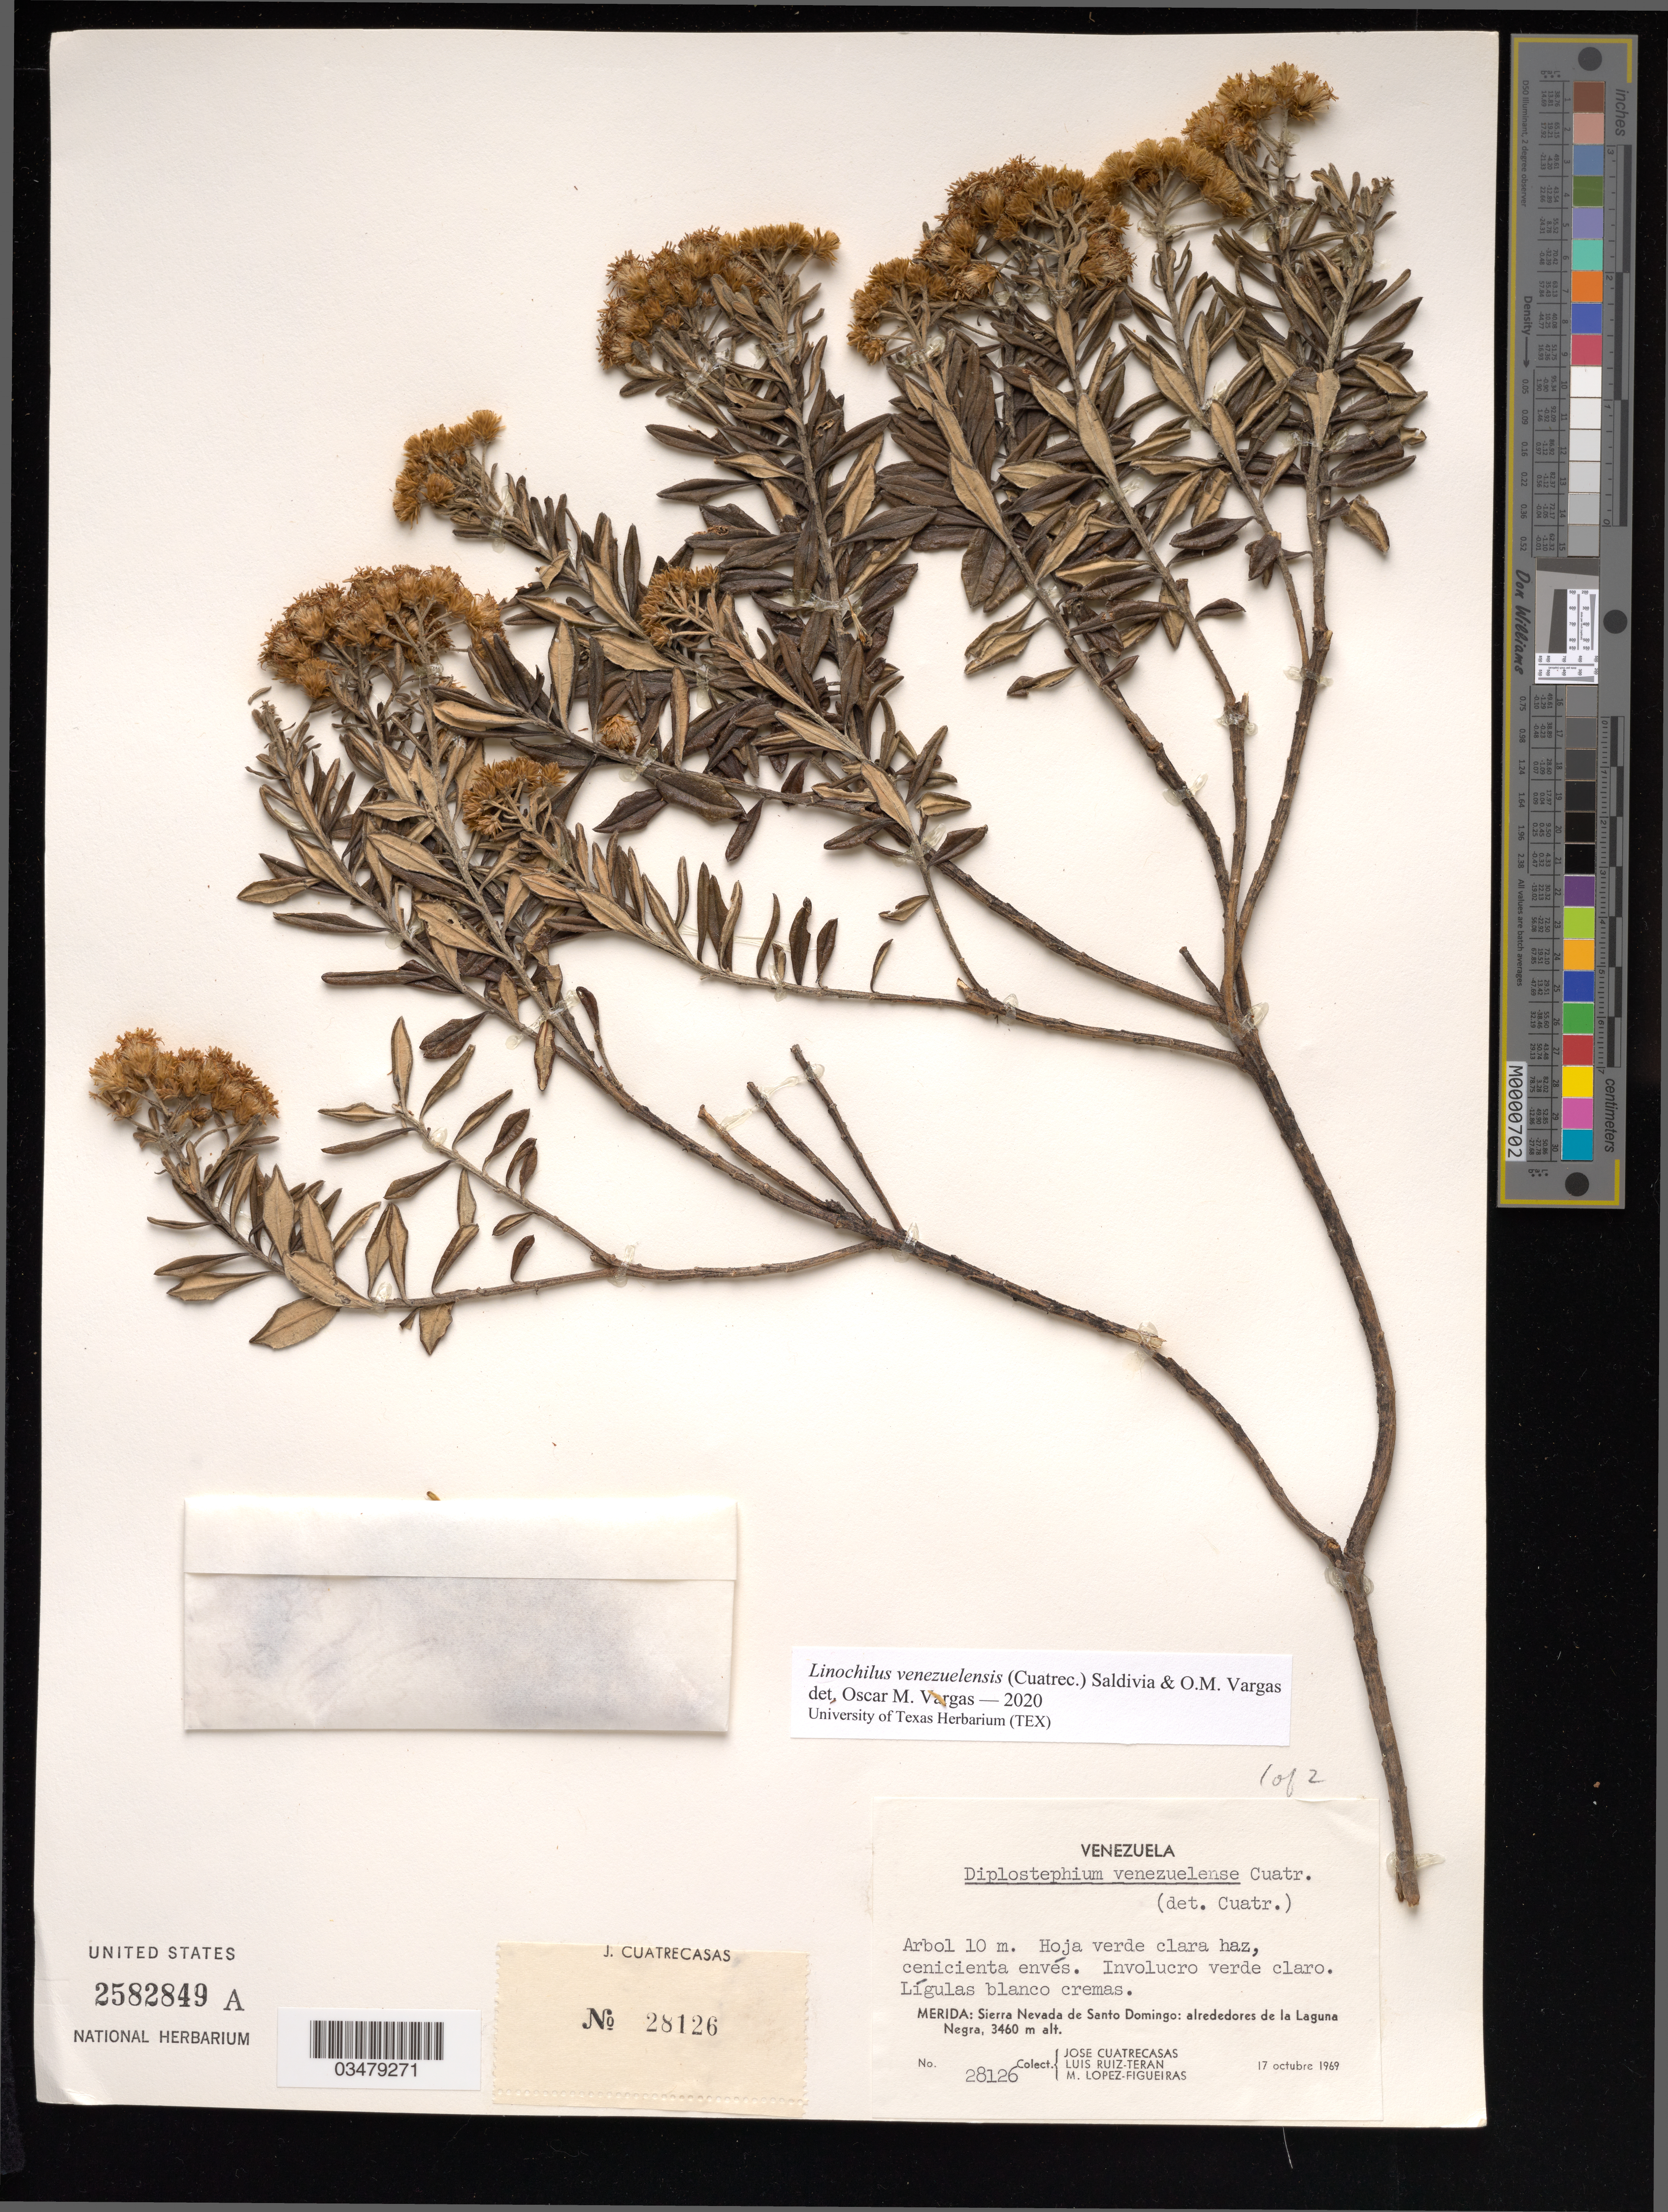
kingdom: Plantae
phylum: Tracheophyta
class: Magnoliopsida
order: Asterales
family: Asteraceae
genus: Linochilus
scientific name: Linochilus venezuelensis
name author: (Cuatrec.) Saldivia & O.M. Vargas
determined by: Vargas, Oscar M.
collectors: J. Cuatrecasas, L. E. Ruíz-Terán & M. López Figueiras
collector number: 28126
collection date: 1969-10-17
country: Venezuela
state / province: Mérida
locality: Sierra de Santo Domingo, Laguna Negra (southeast of Laguna de Mucubají)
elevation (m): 3460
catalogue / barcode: US 2582849A